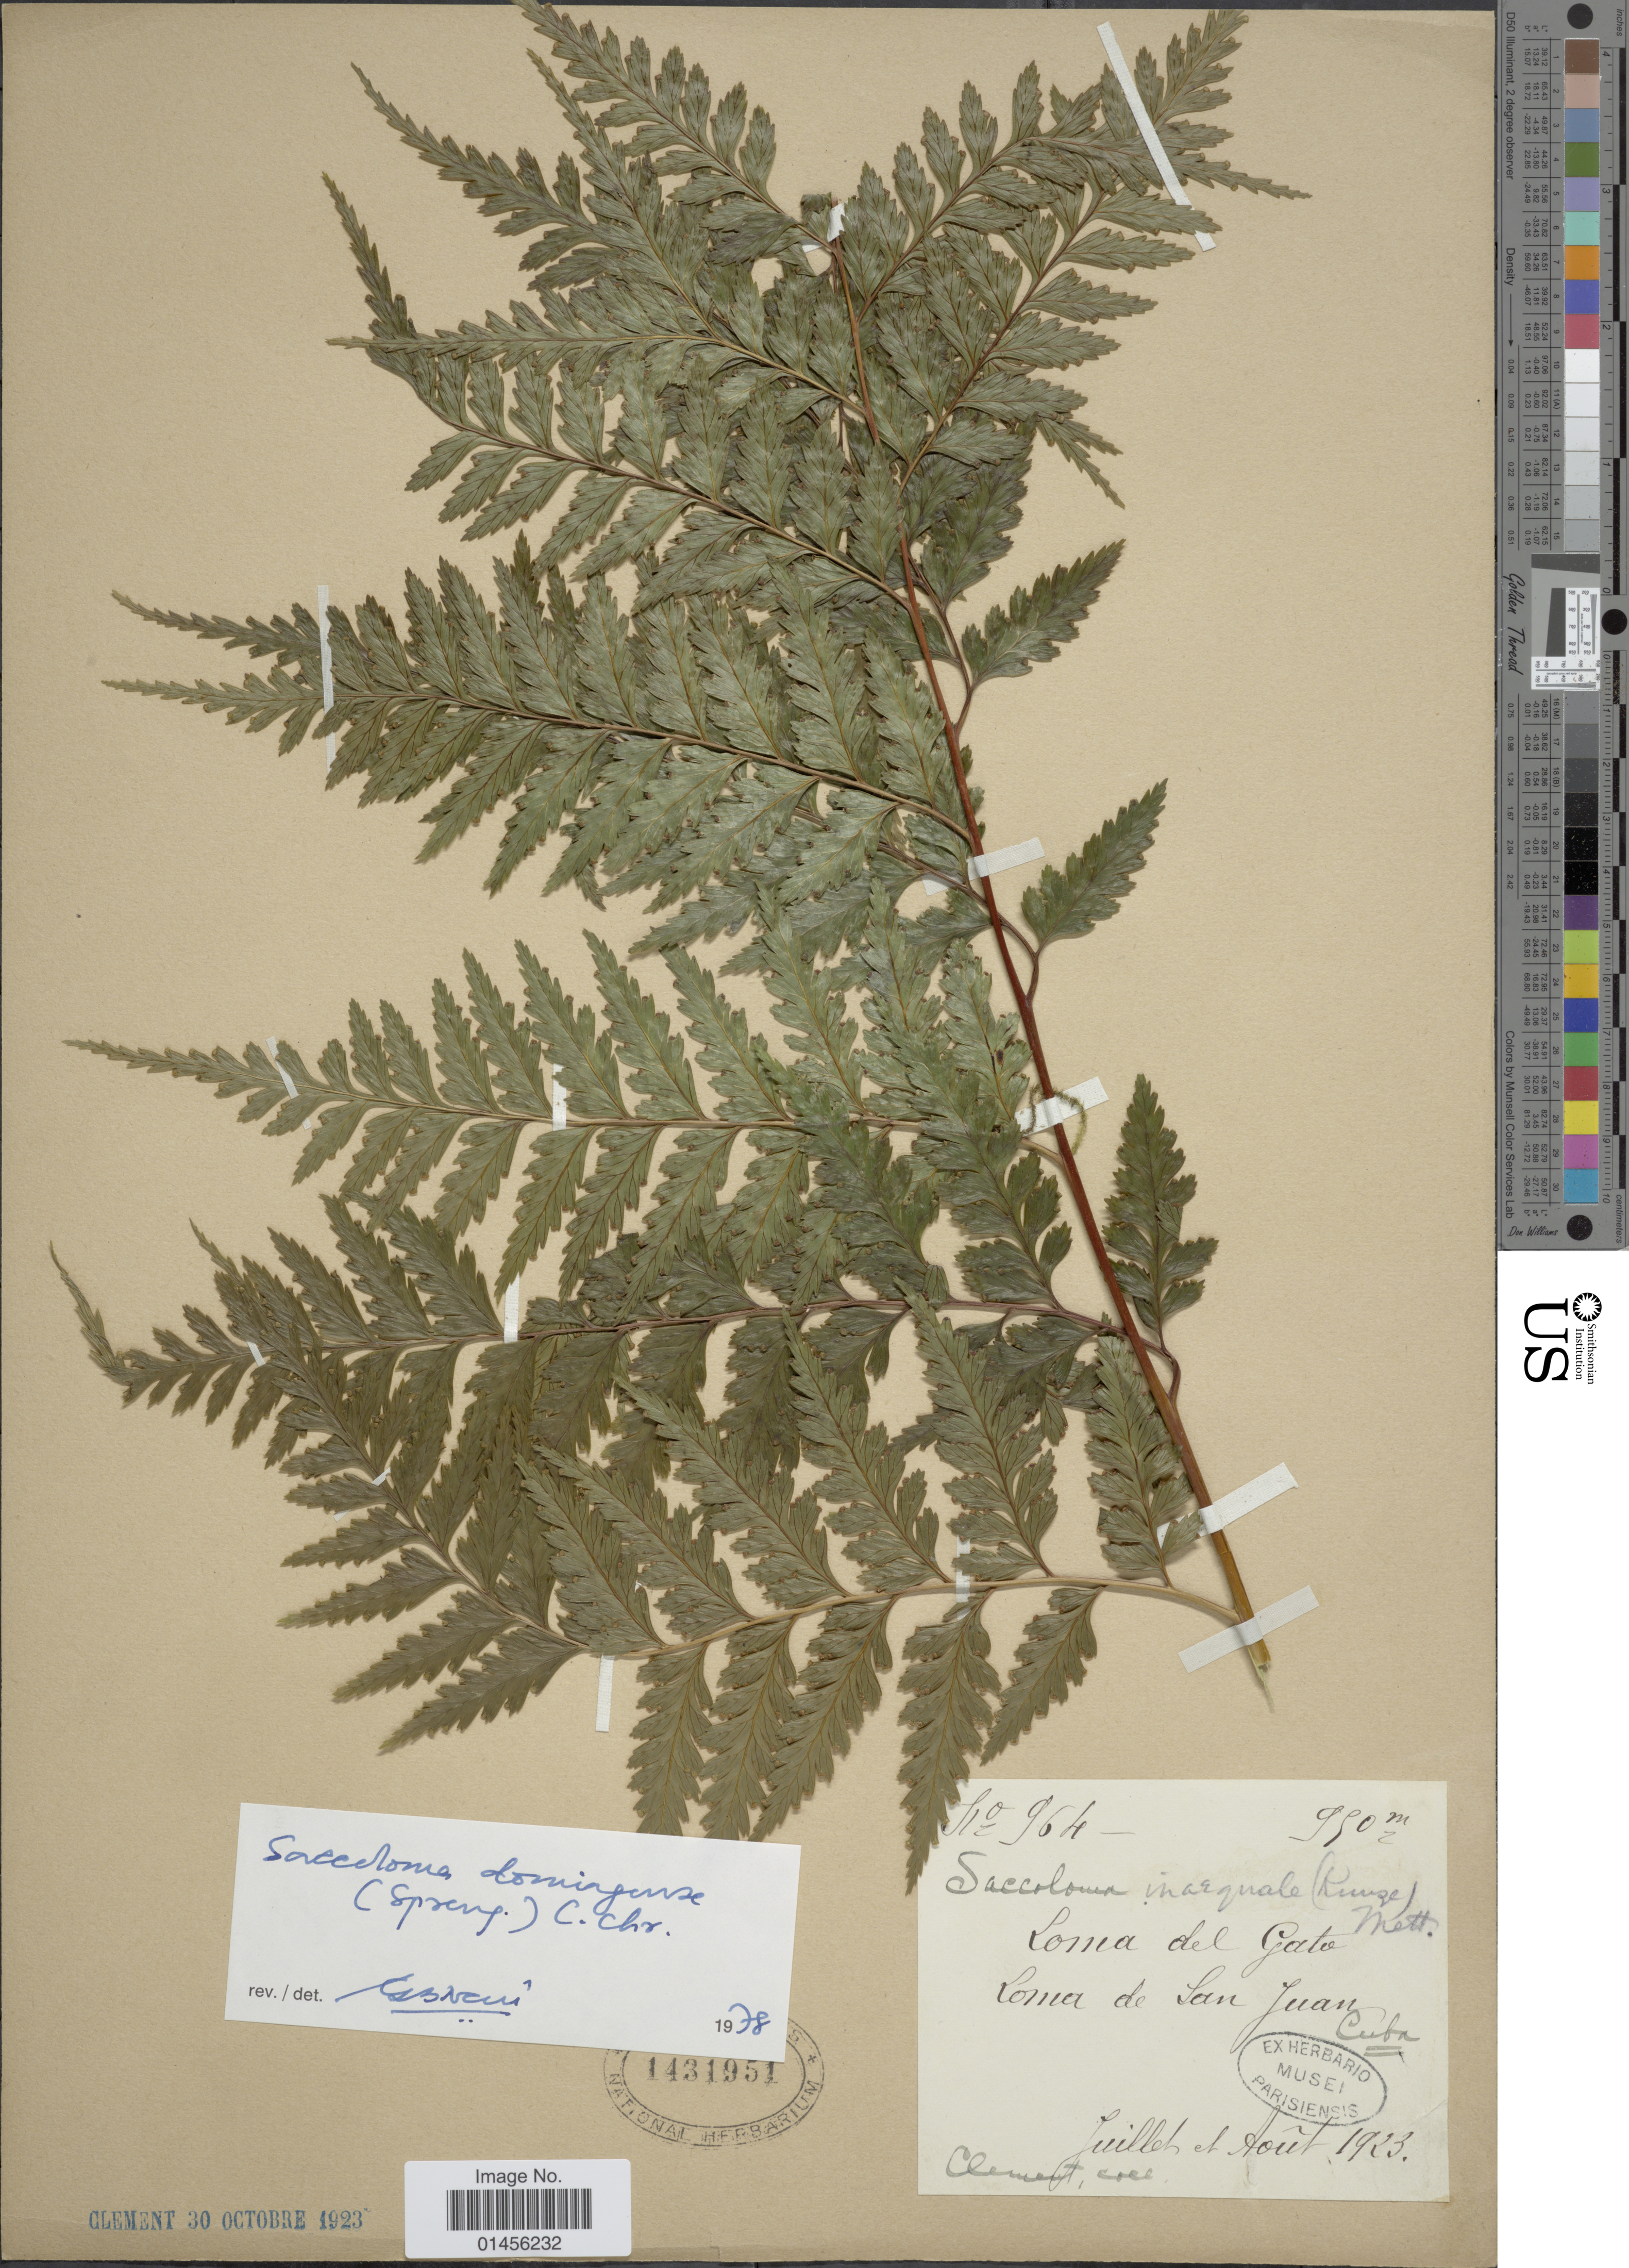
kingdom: Plantae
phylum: Tracheophyta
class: Polypodiopsida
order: Polypodiales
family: Saccolomataceae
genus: Saccoloma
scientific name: Saccoloma domingense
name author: (Spreng.) C. Chr.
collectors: -. Clement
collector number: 964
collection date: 1923-07/1923-08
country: Cuba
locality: Loma del Gato, Loma de San Juan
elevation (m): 950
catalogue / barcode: US 1431951